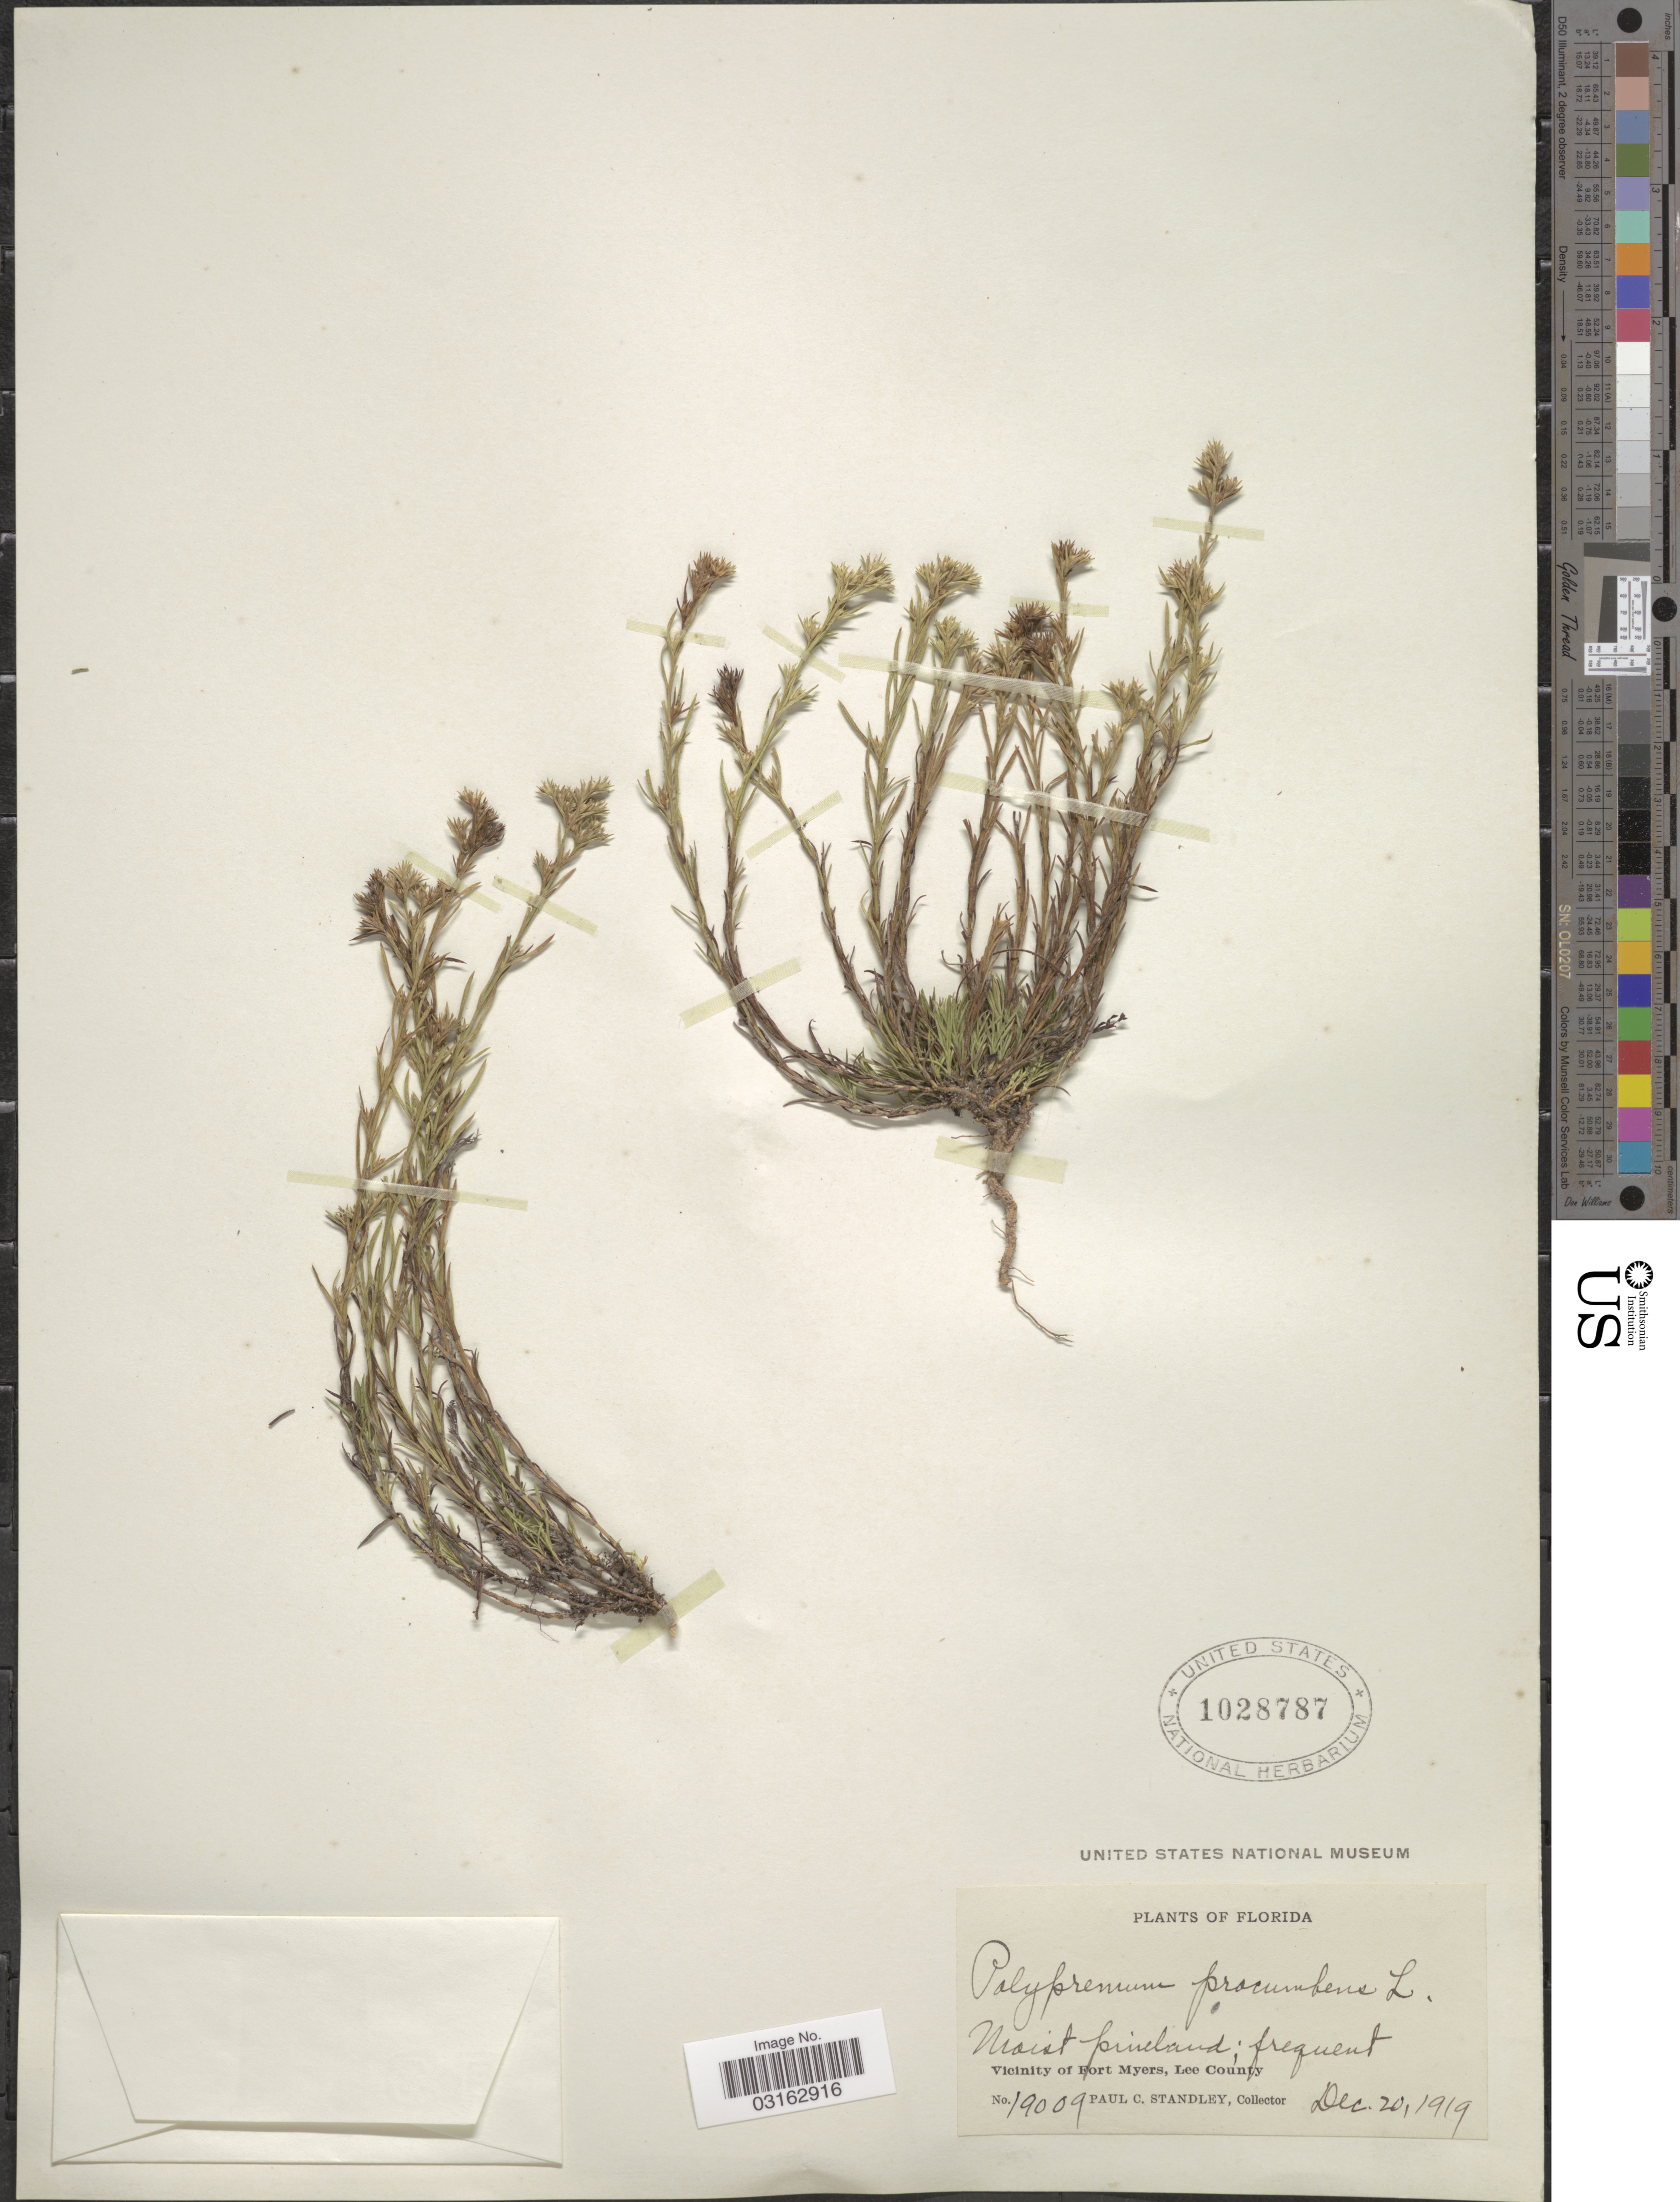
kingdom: Plantae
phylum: Tracheophyta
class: Magnoliopsida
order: Lamiales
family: Tetrachondraceae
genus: Polypremum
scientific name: Polypremum procumbens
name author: L.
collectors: P. C. Standley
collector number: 19009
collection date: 1919-12-20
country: United States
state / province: Florida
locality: Vicinity of Fort Myers, Lee County.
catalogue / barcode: US 1028787